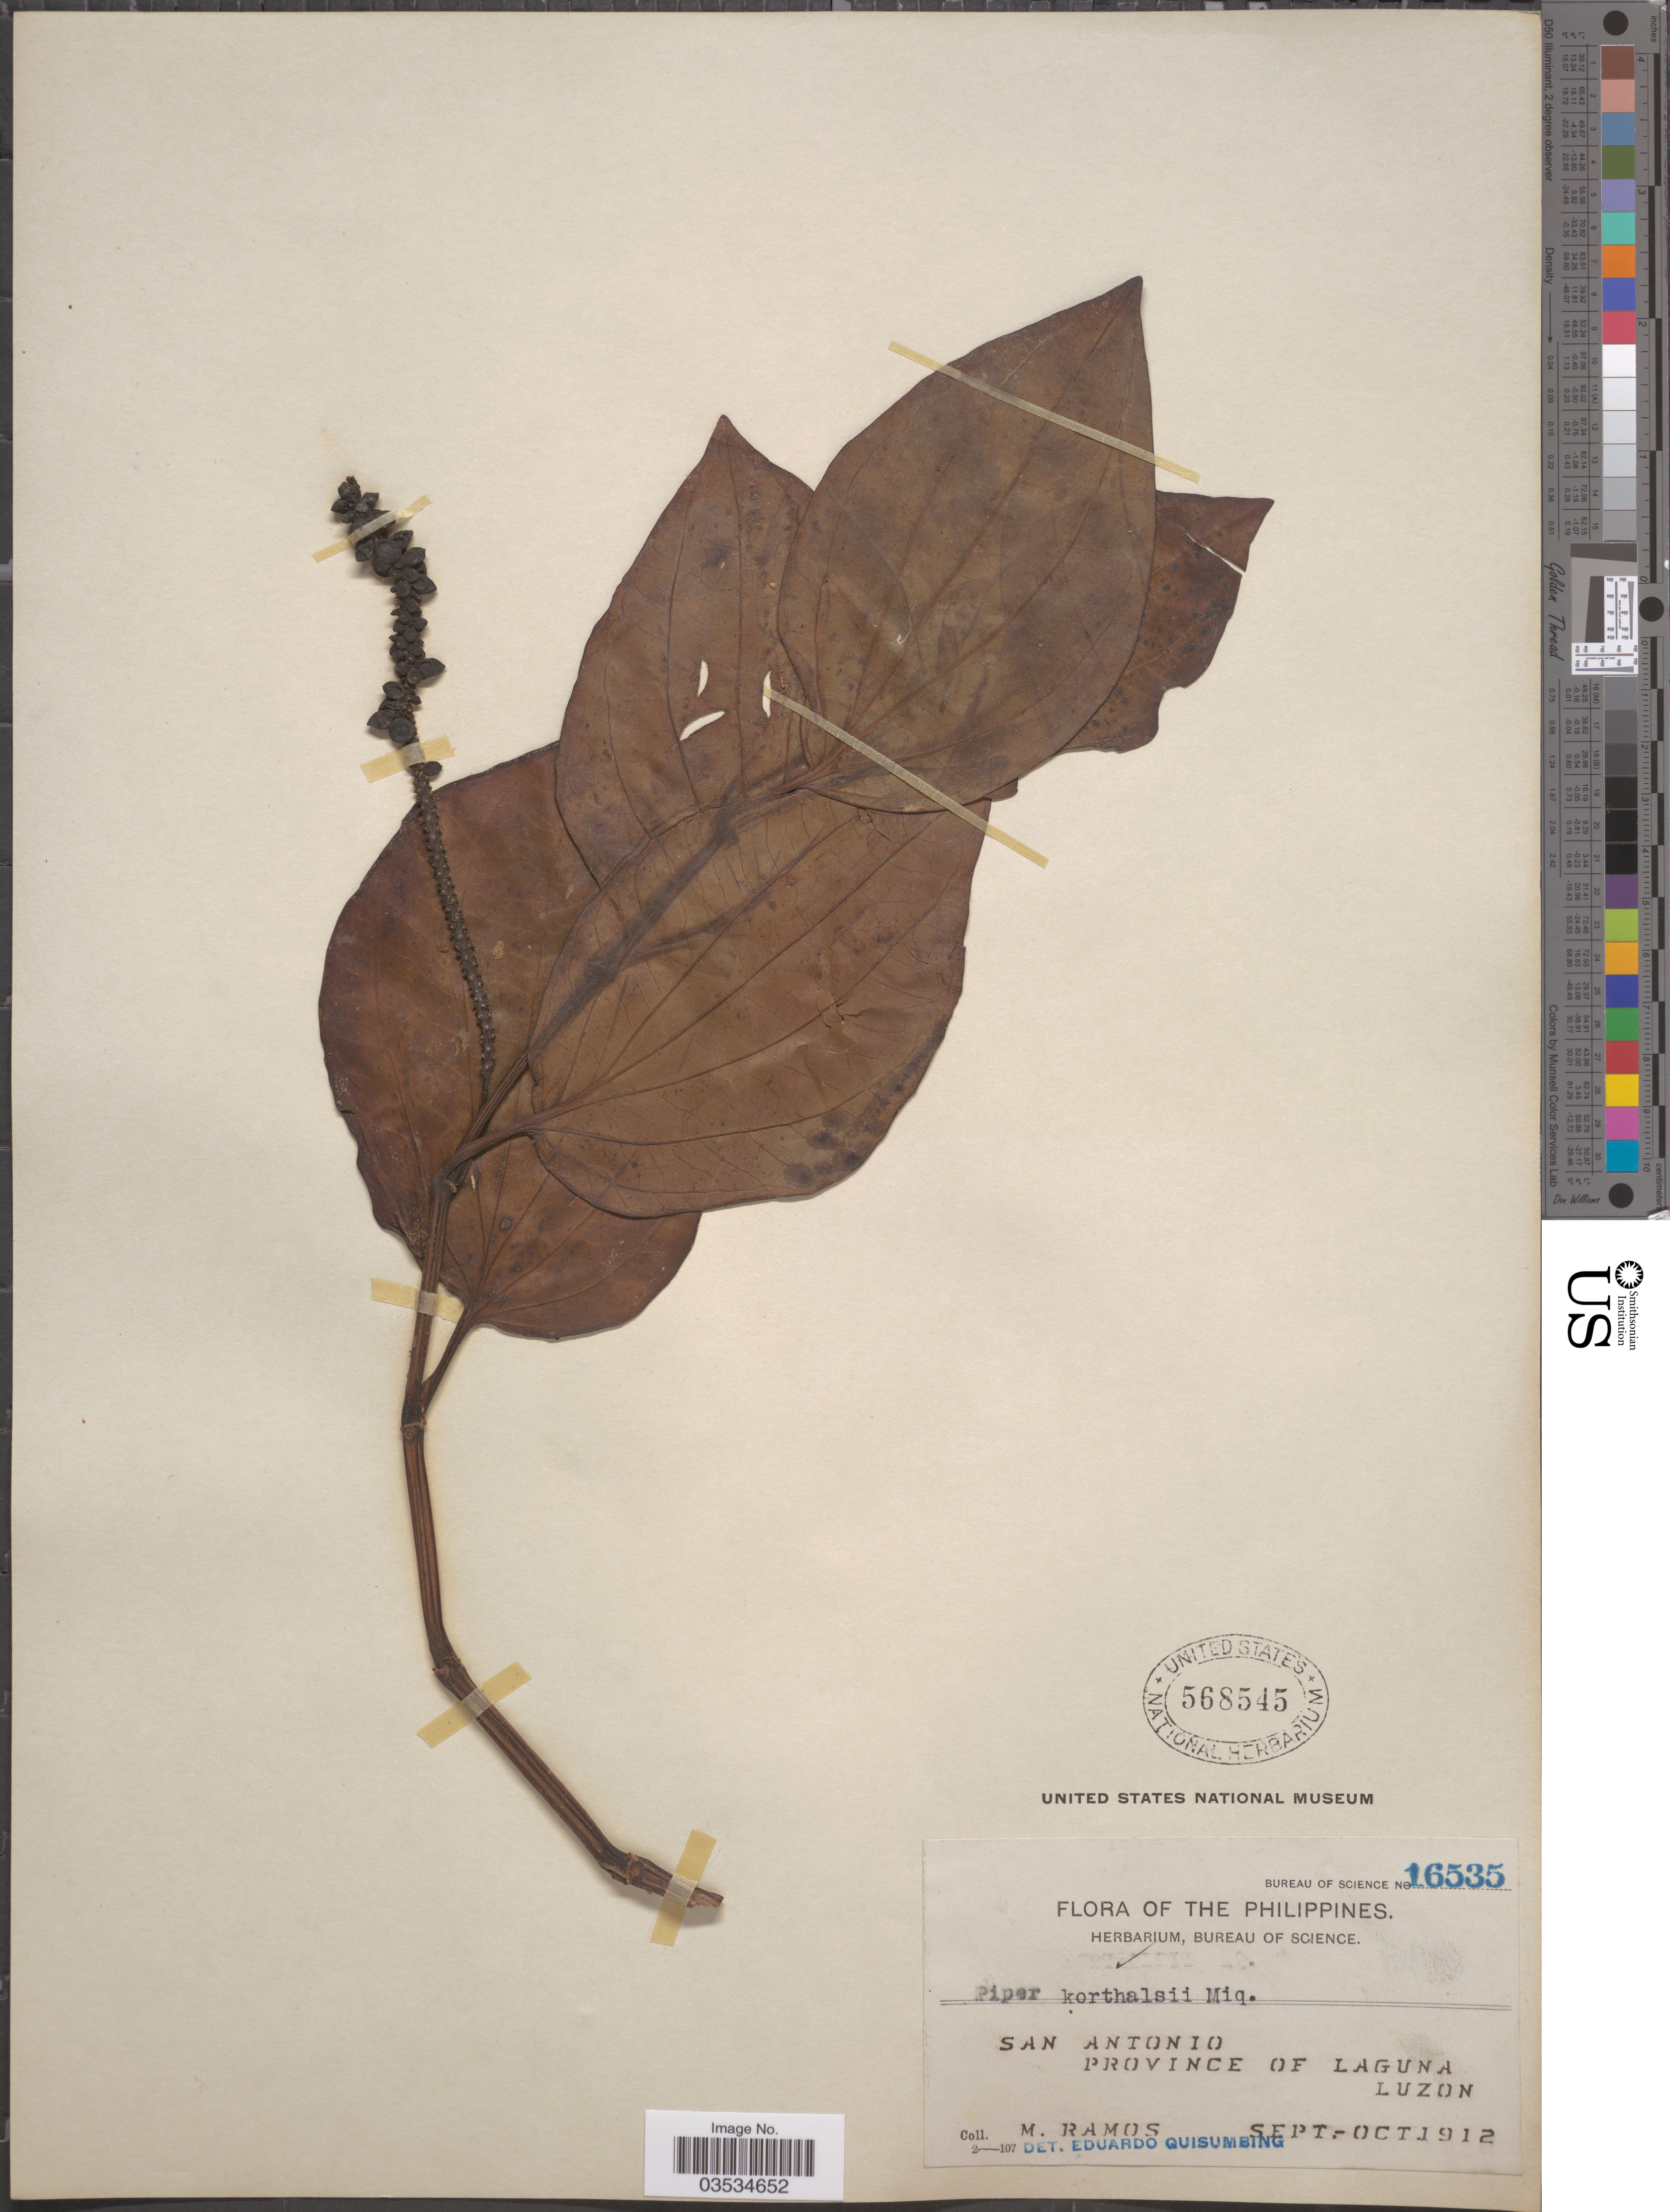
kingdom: Plantae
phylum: Tracheophyta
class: Magnoliopsida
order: Piperales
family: Piperaceae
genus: Piper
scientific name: Piper korthalsii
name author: Blume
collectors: M. Ramos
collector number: Bureau of Science 16535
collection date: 1912-09/1912-10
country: Philippines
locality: San Antonio. Province of Laguna. Luzon.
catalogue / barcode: US 568545